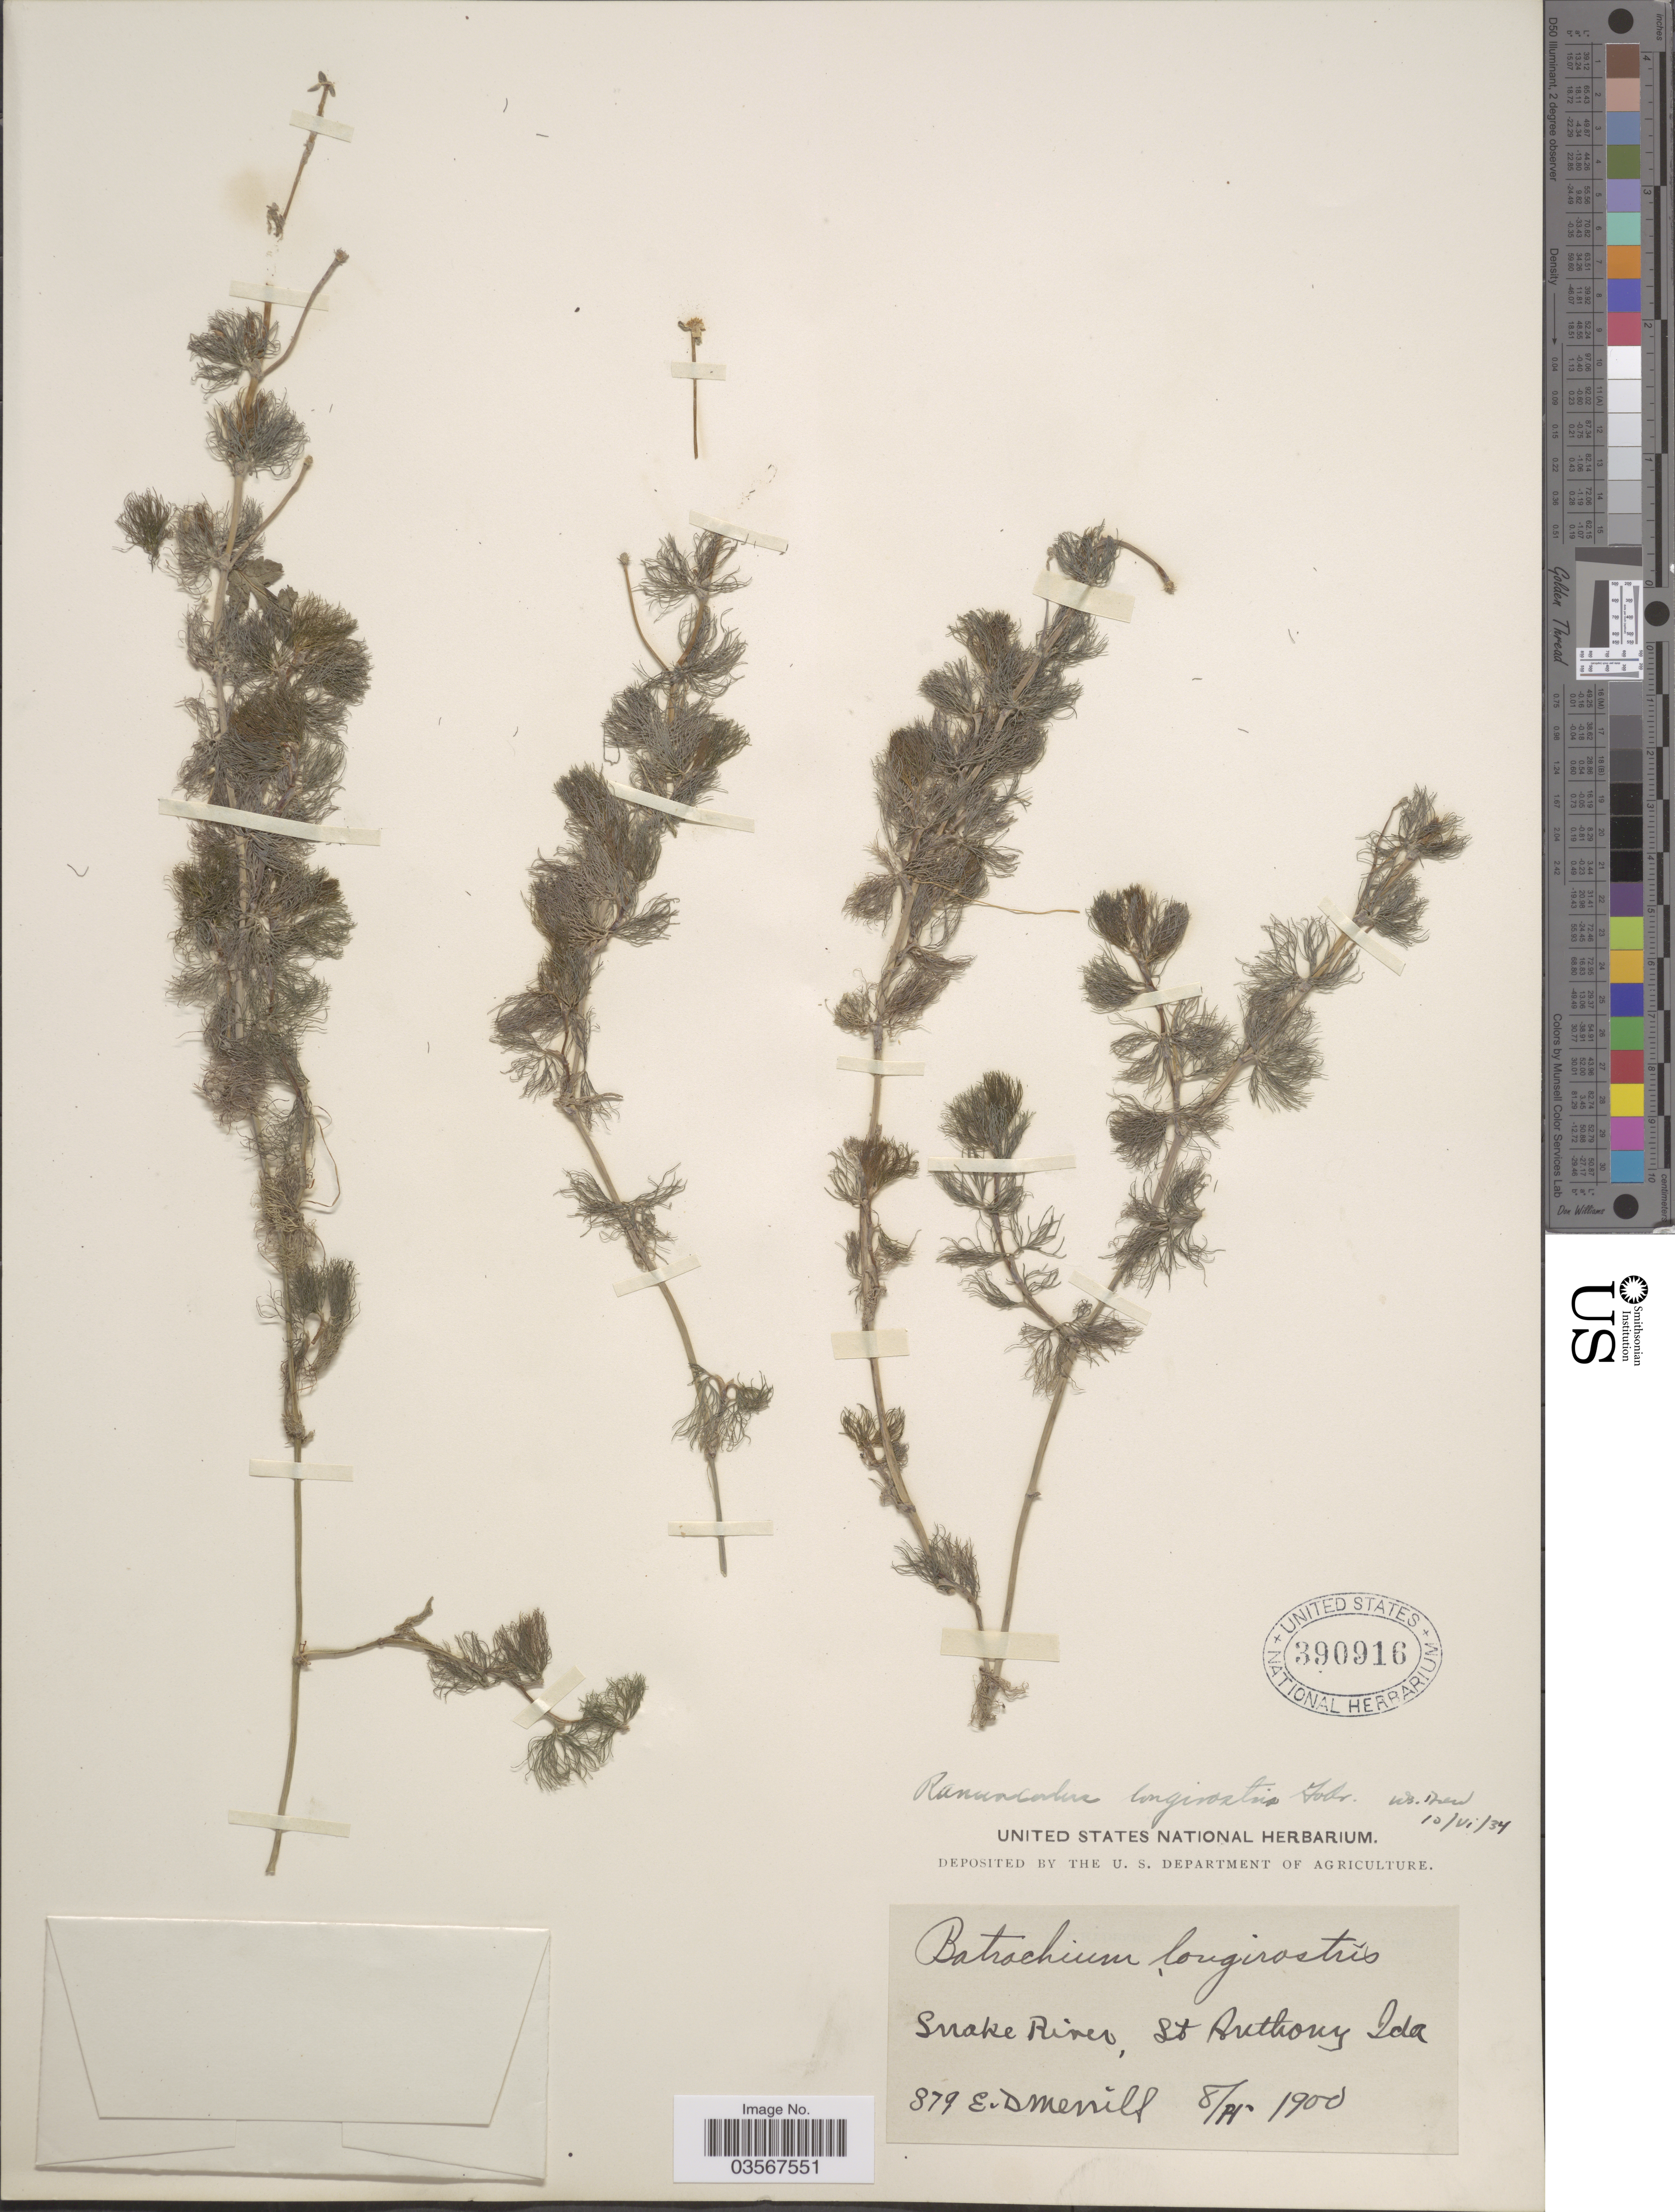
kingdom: Plantae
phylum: Tracheophyta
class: Magnoliopsida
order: Ranunculales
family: Ranunculaceae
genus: Ranunculus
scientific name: Ranunculus longirostris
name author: Godr.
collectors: E. D. Merrill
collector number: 379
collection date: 1900-08-11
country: United States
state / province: Idaho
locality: Snake River, St Anthony.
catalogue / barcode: US 390916